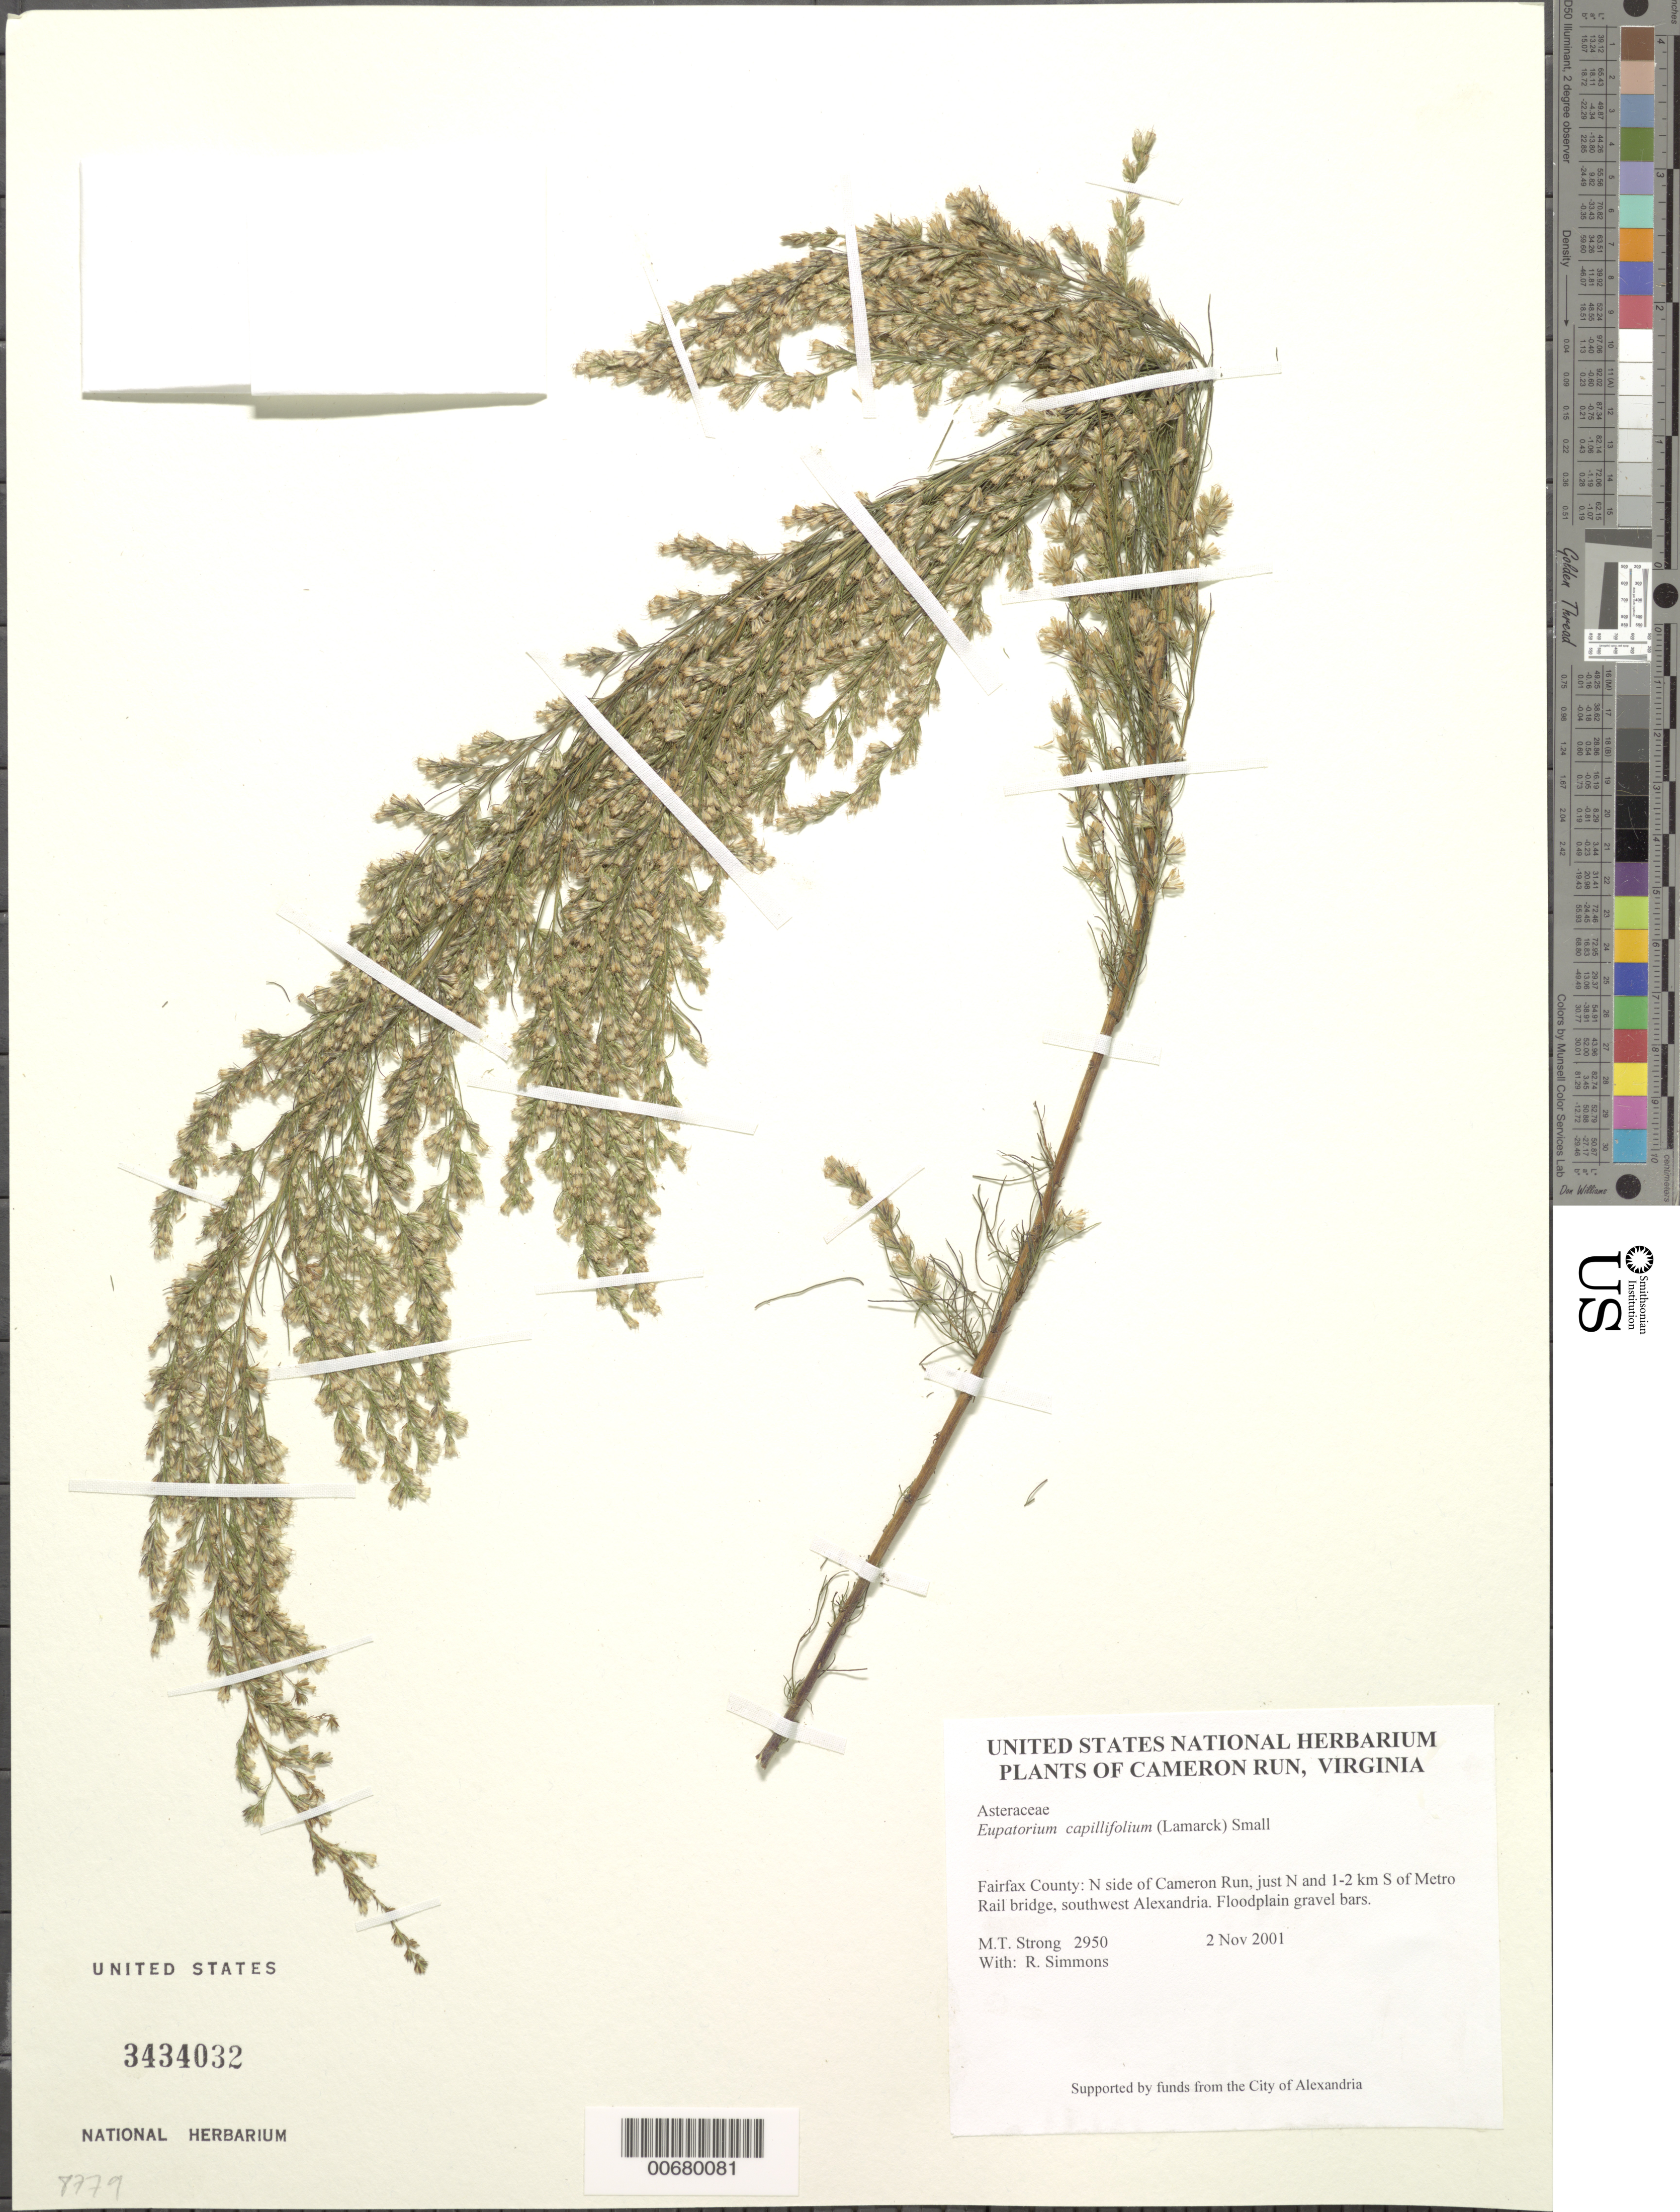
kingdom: Plantae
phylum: Tracheophyta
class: Magnoliopsida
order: Asterales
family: Asteraceae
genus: Eupatorium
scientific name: Eupatorium capillifolium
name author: (Lam.) Small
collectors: M. T. Strong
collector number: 2950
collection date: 2001-11-02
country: United States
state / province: Virginia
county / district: Fairfax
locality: N side of Cameron Run, just N and 1-2 km S of Metro Rail bridge, SW Alexandria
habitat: Floodplain gravel bars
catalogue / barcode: US 3434032